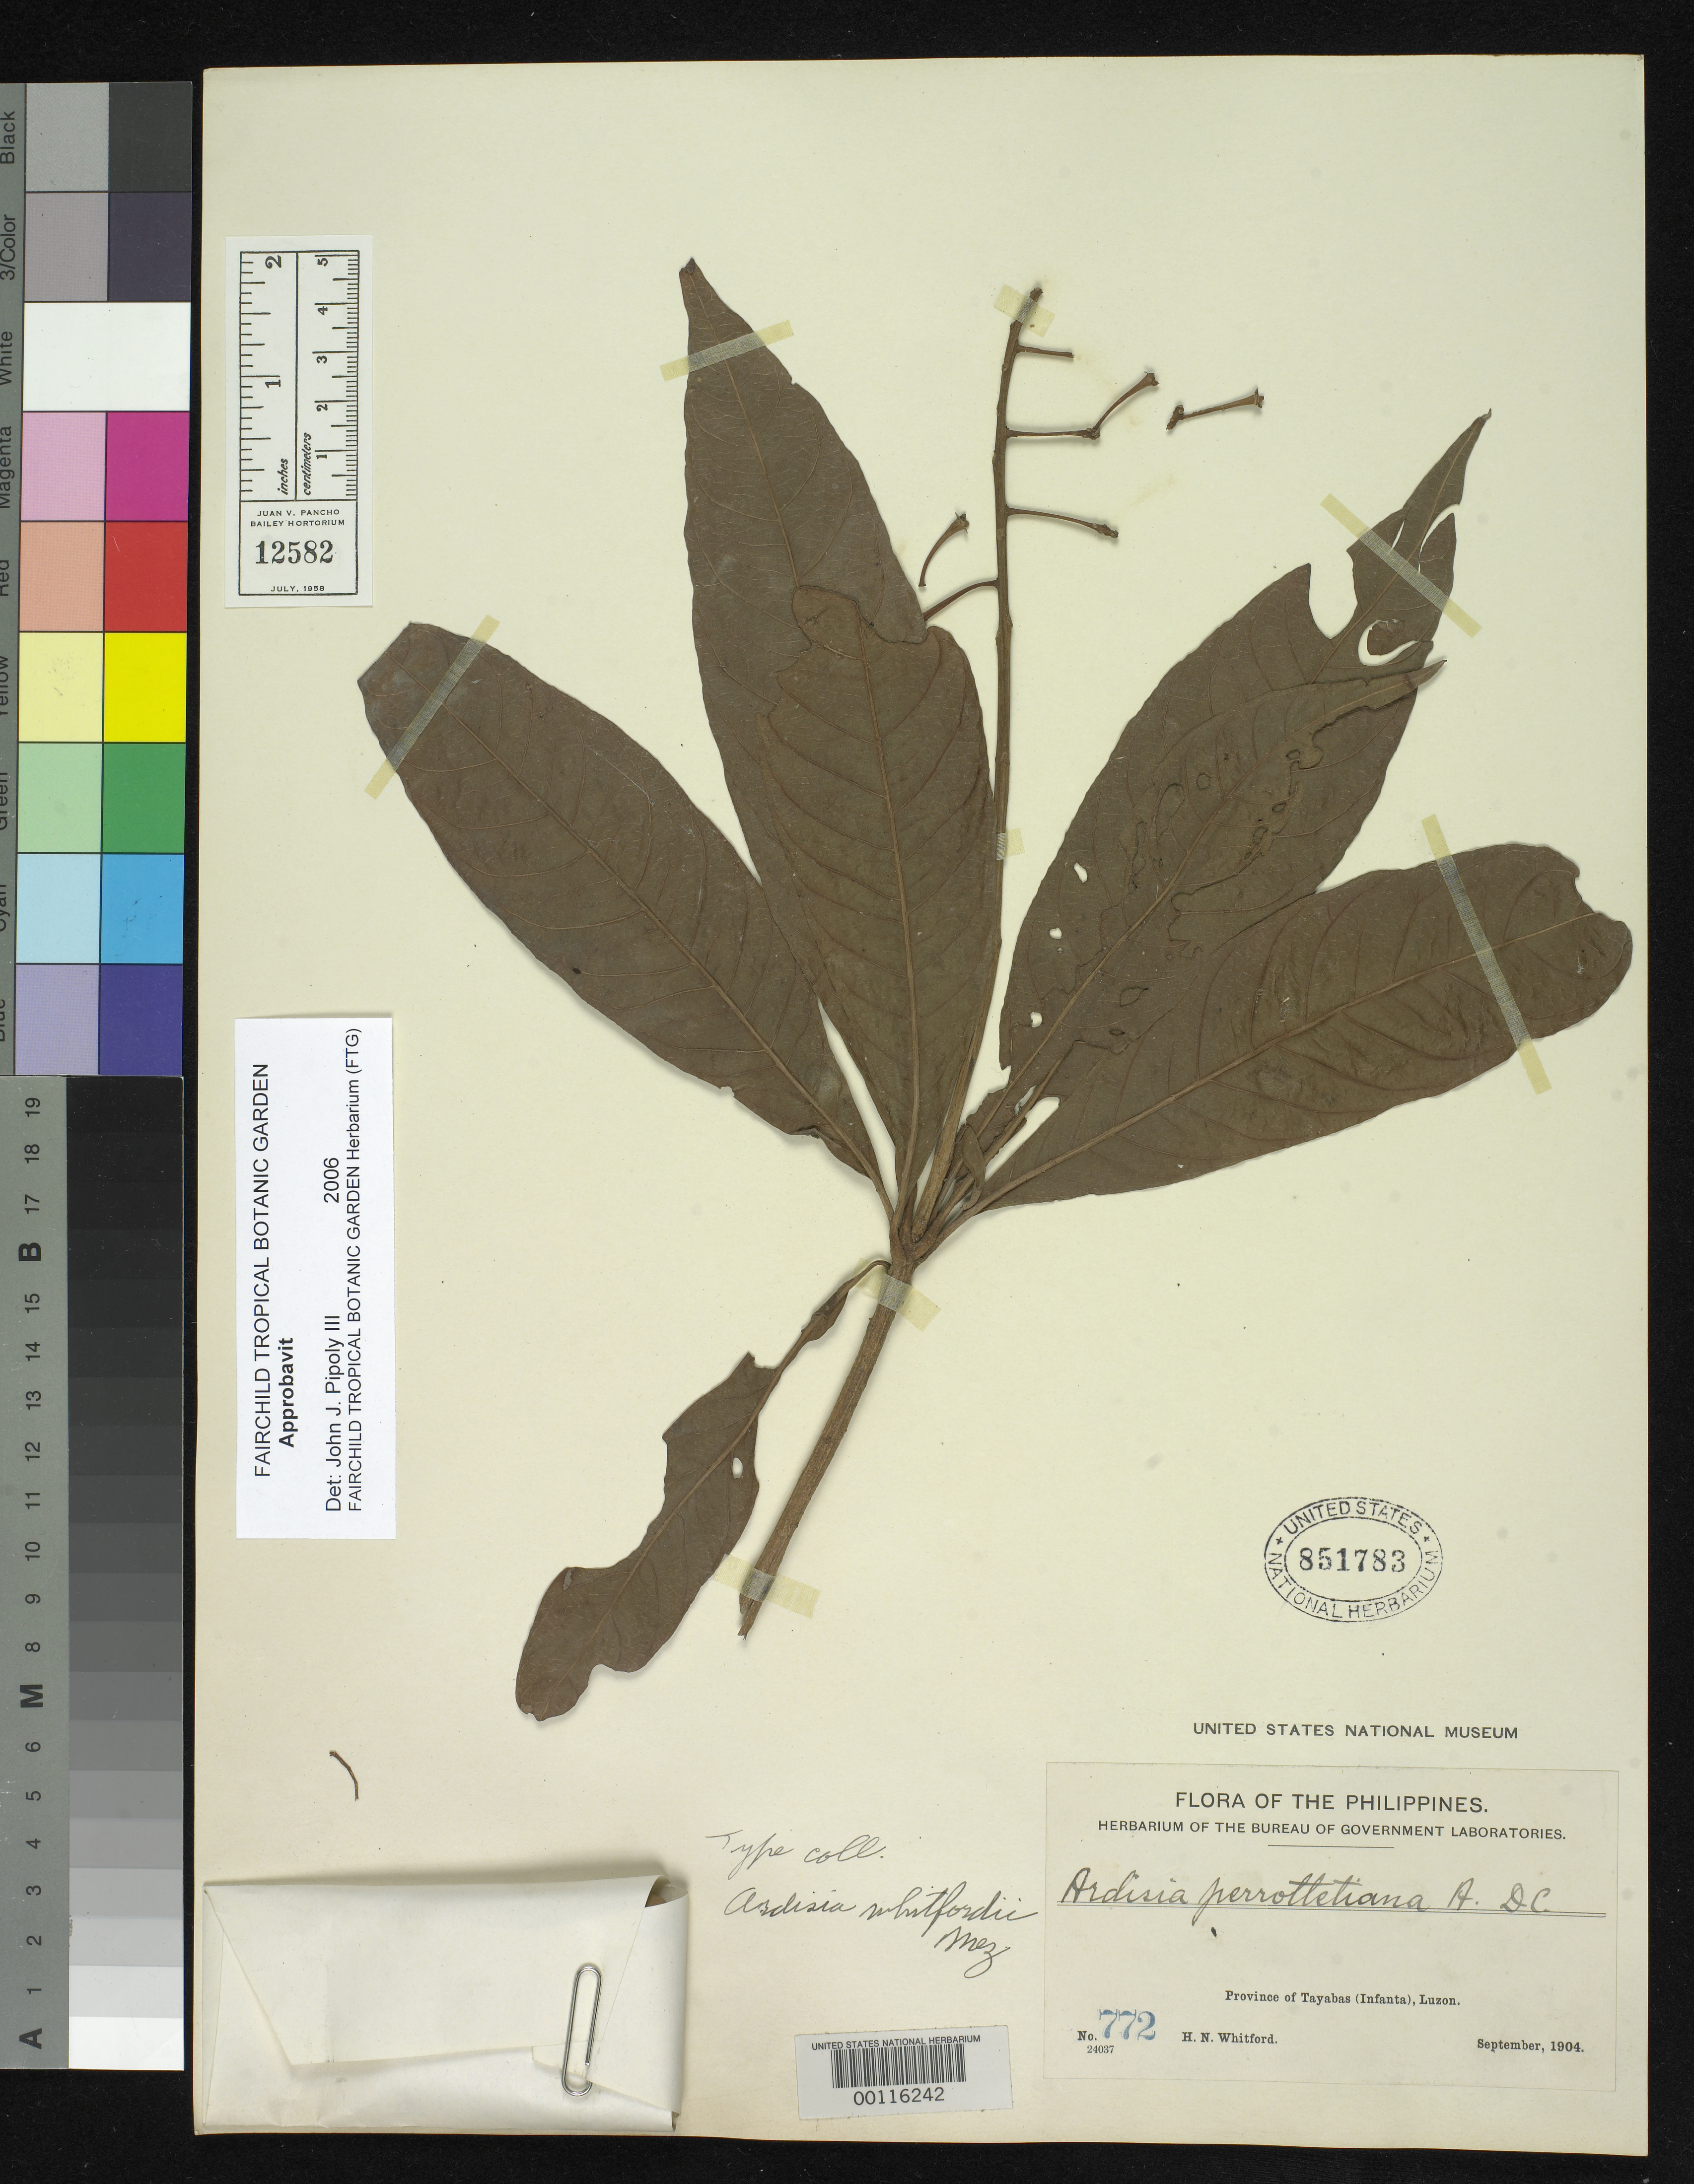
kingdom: Plantae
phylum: Tracheophyta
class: Magnoliopsida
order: Ericales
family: Primulaceae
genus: Ardisia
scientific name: Ardisia whitfordii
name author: Mez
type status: Isotype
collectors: H. N. Whitford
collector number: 772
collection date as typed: Sep 1904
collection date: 1904-09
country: Philippines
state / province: Calabarzon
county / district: Quezon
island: Luzon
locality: Infanta.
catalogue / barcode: US 851783